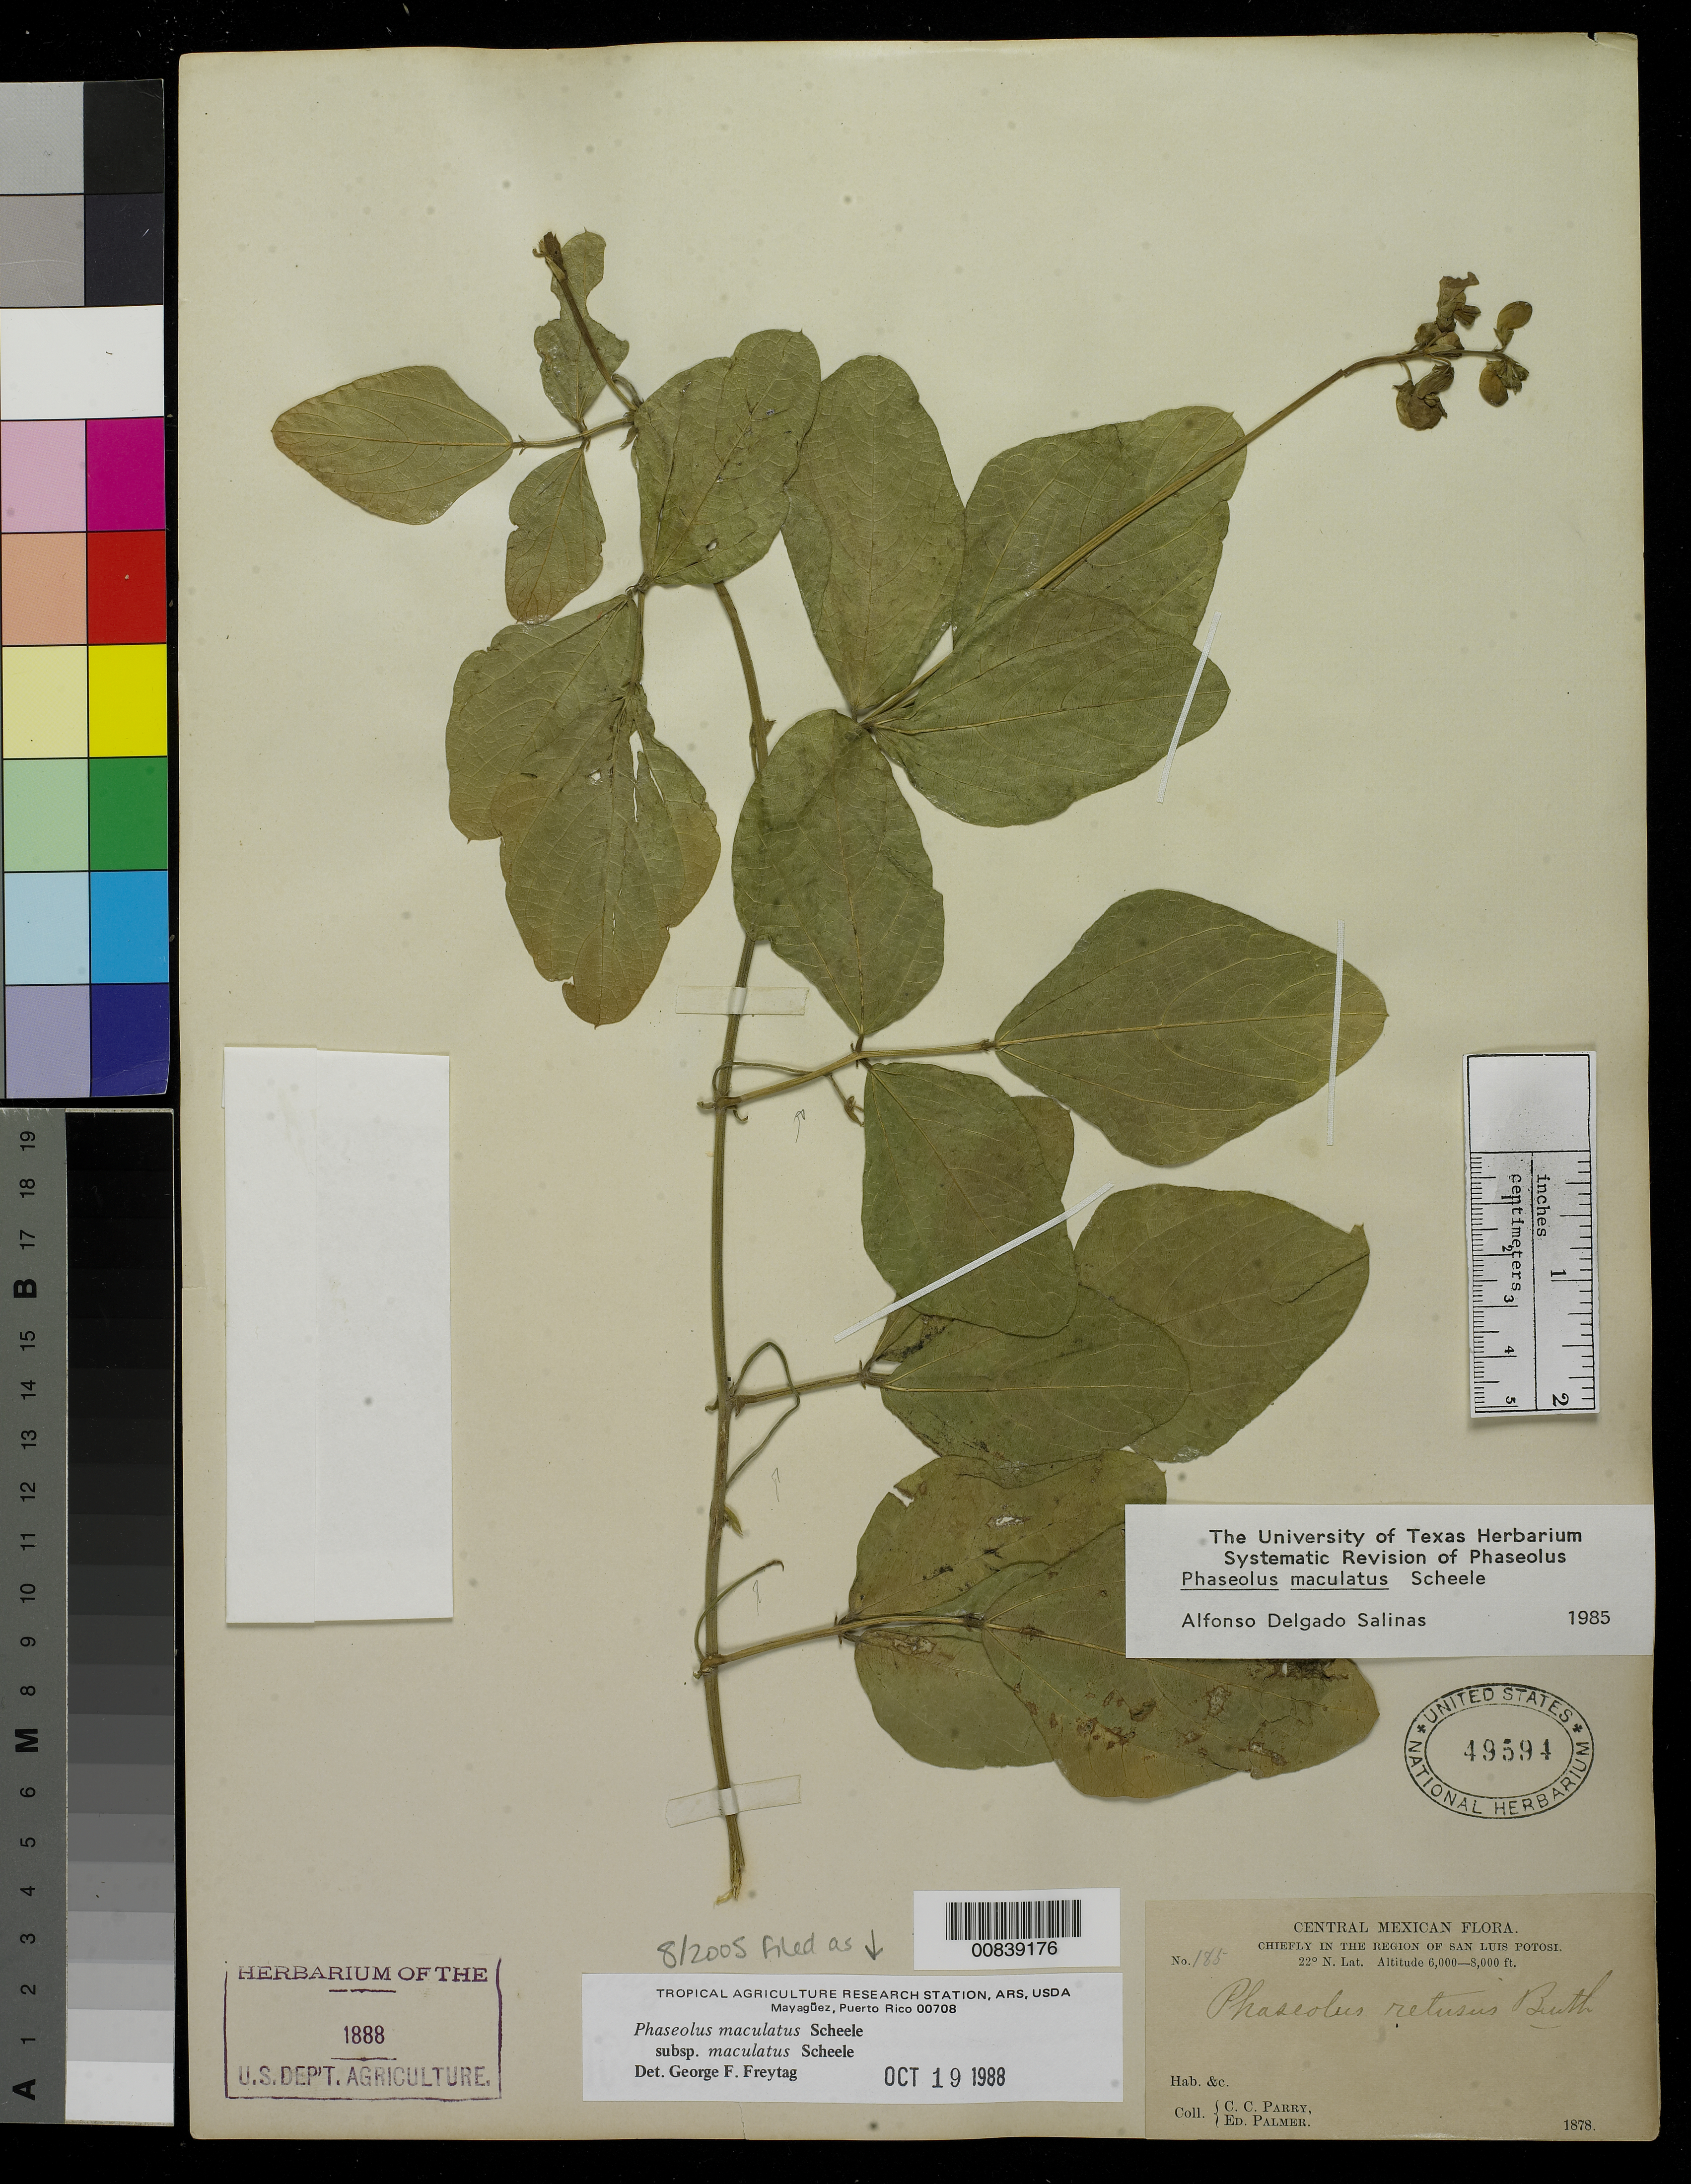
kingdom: Plantae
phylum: Tracheophyta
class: Magnoliopsida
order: Fabales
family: Fabaceae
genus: Phaseolus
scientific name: Phaseolus maculatus subsp. maculatus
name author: Scheele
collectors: C. C. Parry & E. Palmer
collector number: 185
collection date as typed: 1878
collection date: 1878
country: Mexico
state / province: San Luis Potosí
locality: Chiefly in the region of San Luis Potosí.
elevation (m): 1829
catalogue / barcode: US 49594